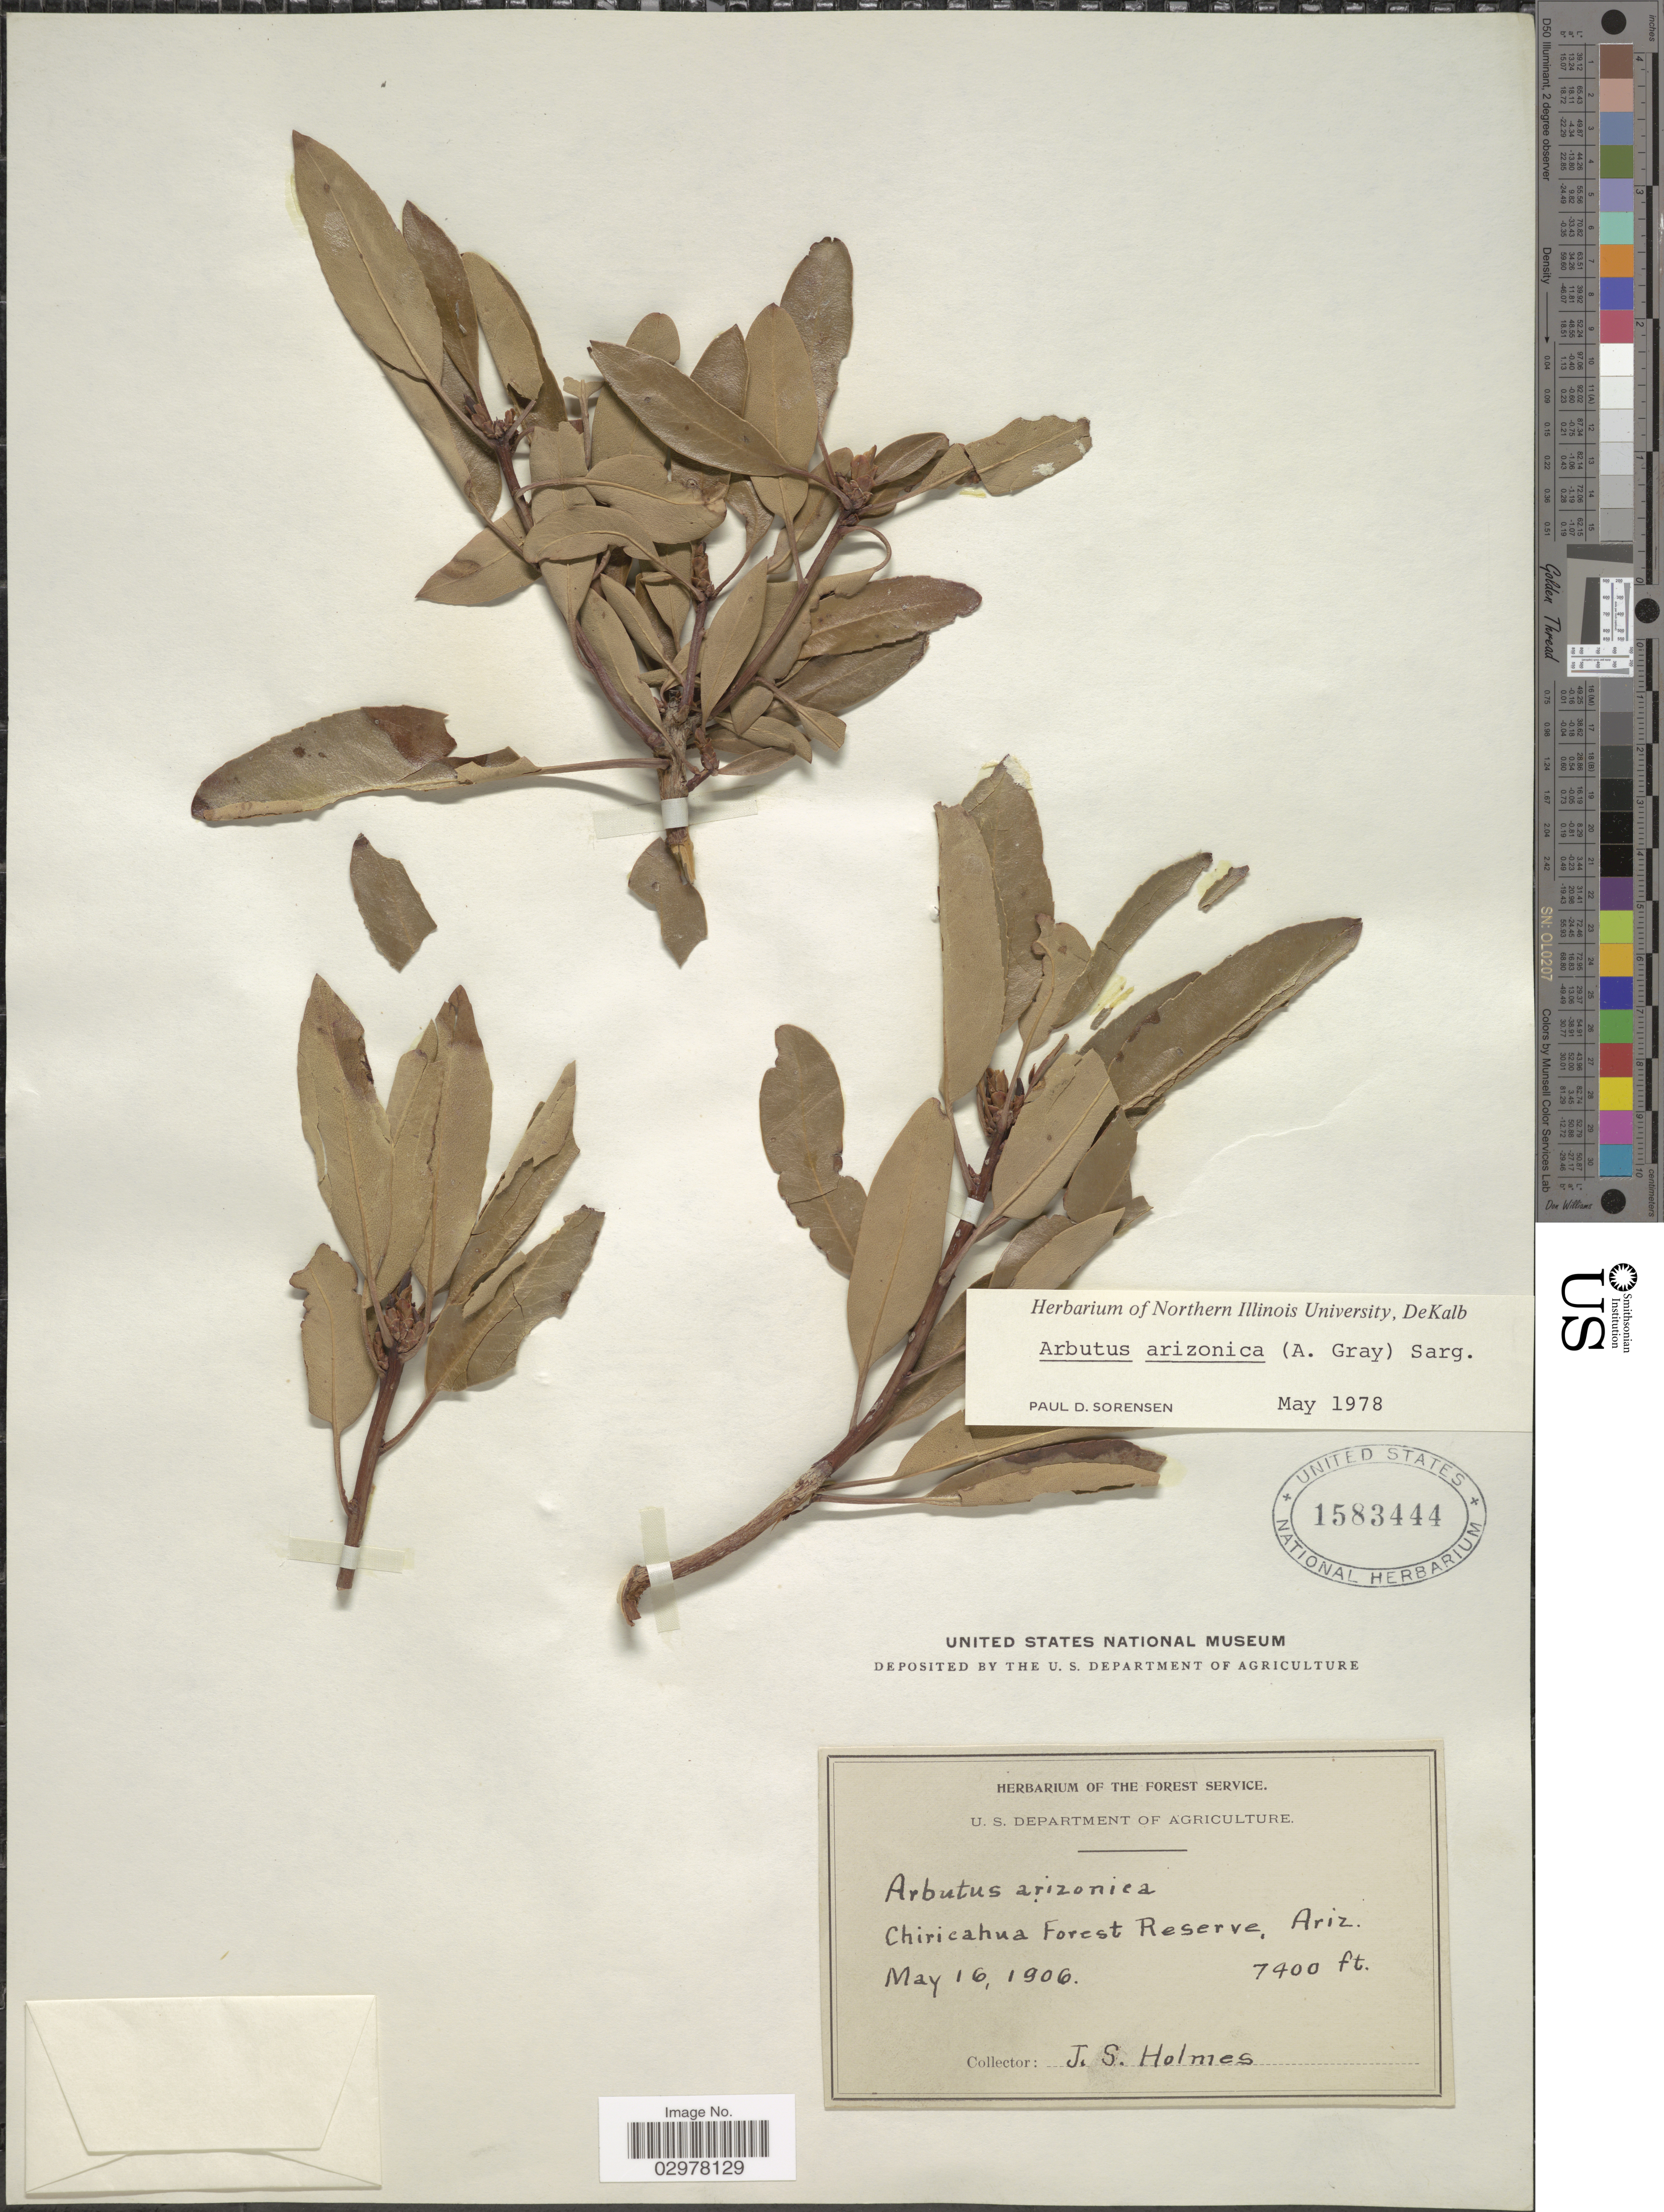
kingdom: Plantae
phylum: Tracheophyta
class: Magnoliopsida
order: Ericales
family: Ericaceae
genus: Arbutus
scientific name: Arbutus arizonica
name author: (A. Gray) Sarg.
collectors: J. Holmes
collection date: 1906-05-16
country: United States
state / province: Arizona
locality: Chiricahua Forest Reserve, Ariz.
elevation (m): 2256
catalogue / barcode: US 1583444